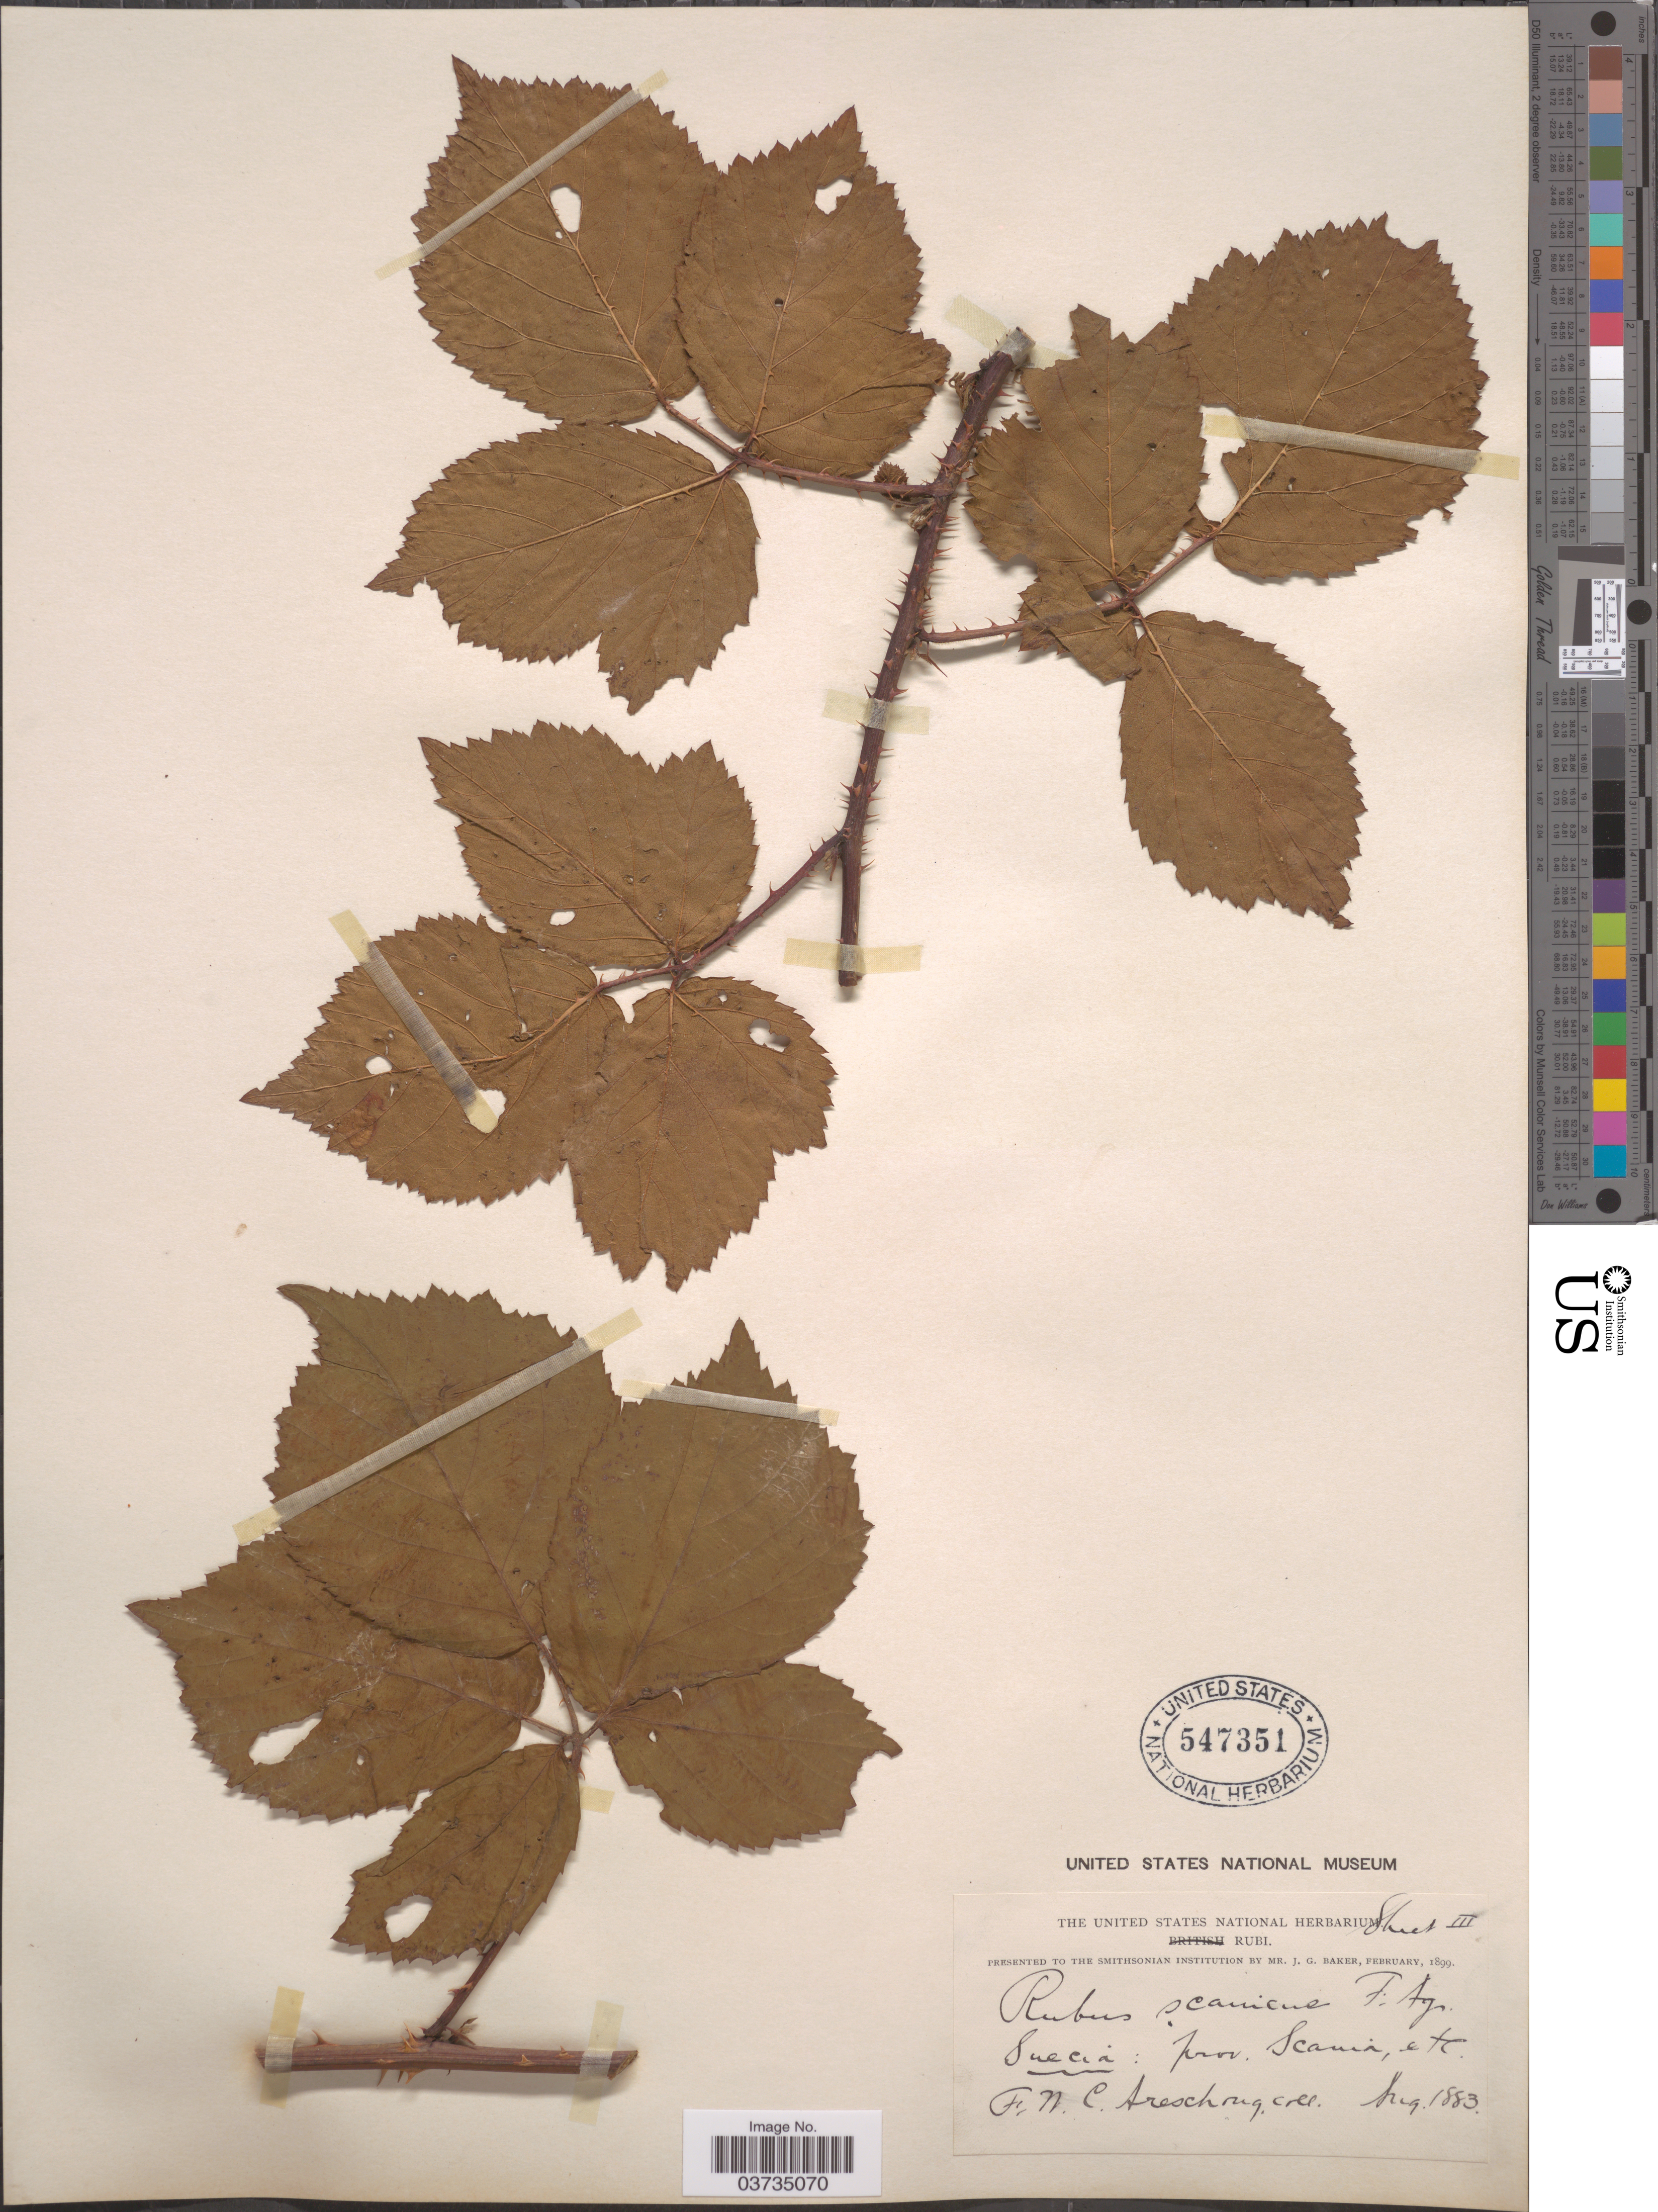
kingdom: Plantae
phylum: Tracheophyta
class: Magnoliopsida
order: Rosales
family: Rosaceae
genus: Rubus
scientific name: Rubus scanicus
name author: F. Aresch.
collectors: F. Areschoug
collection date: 1883-08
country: Sweden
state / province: Skåne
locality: Suecia: prov. Scania, etc.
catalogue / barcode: US 547351